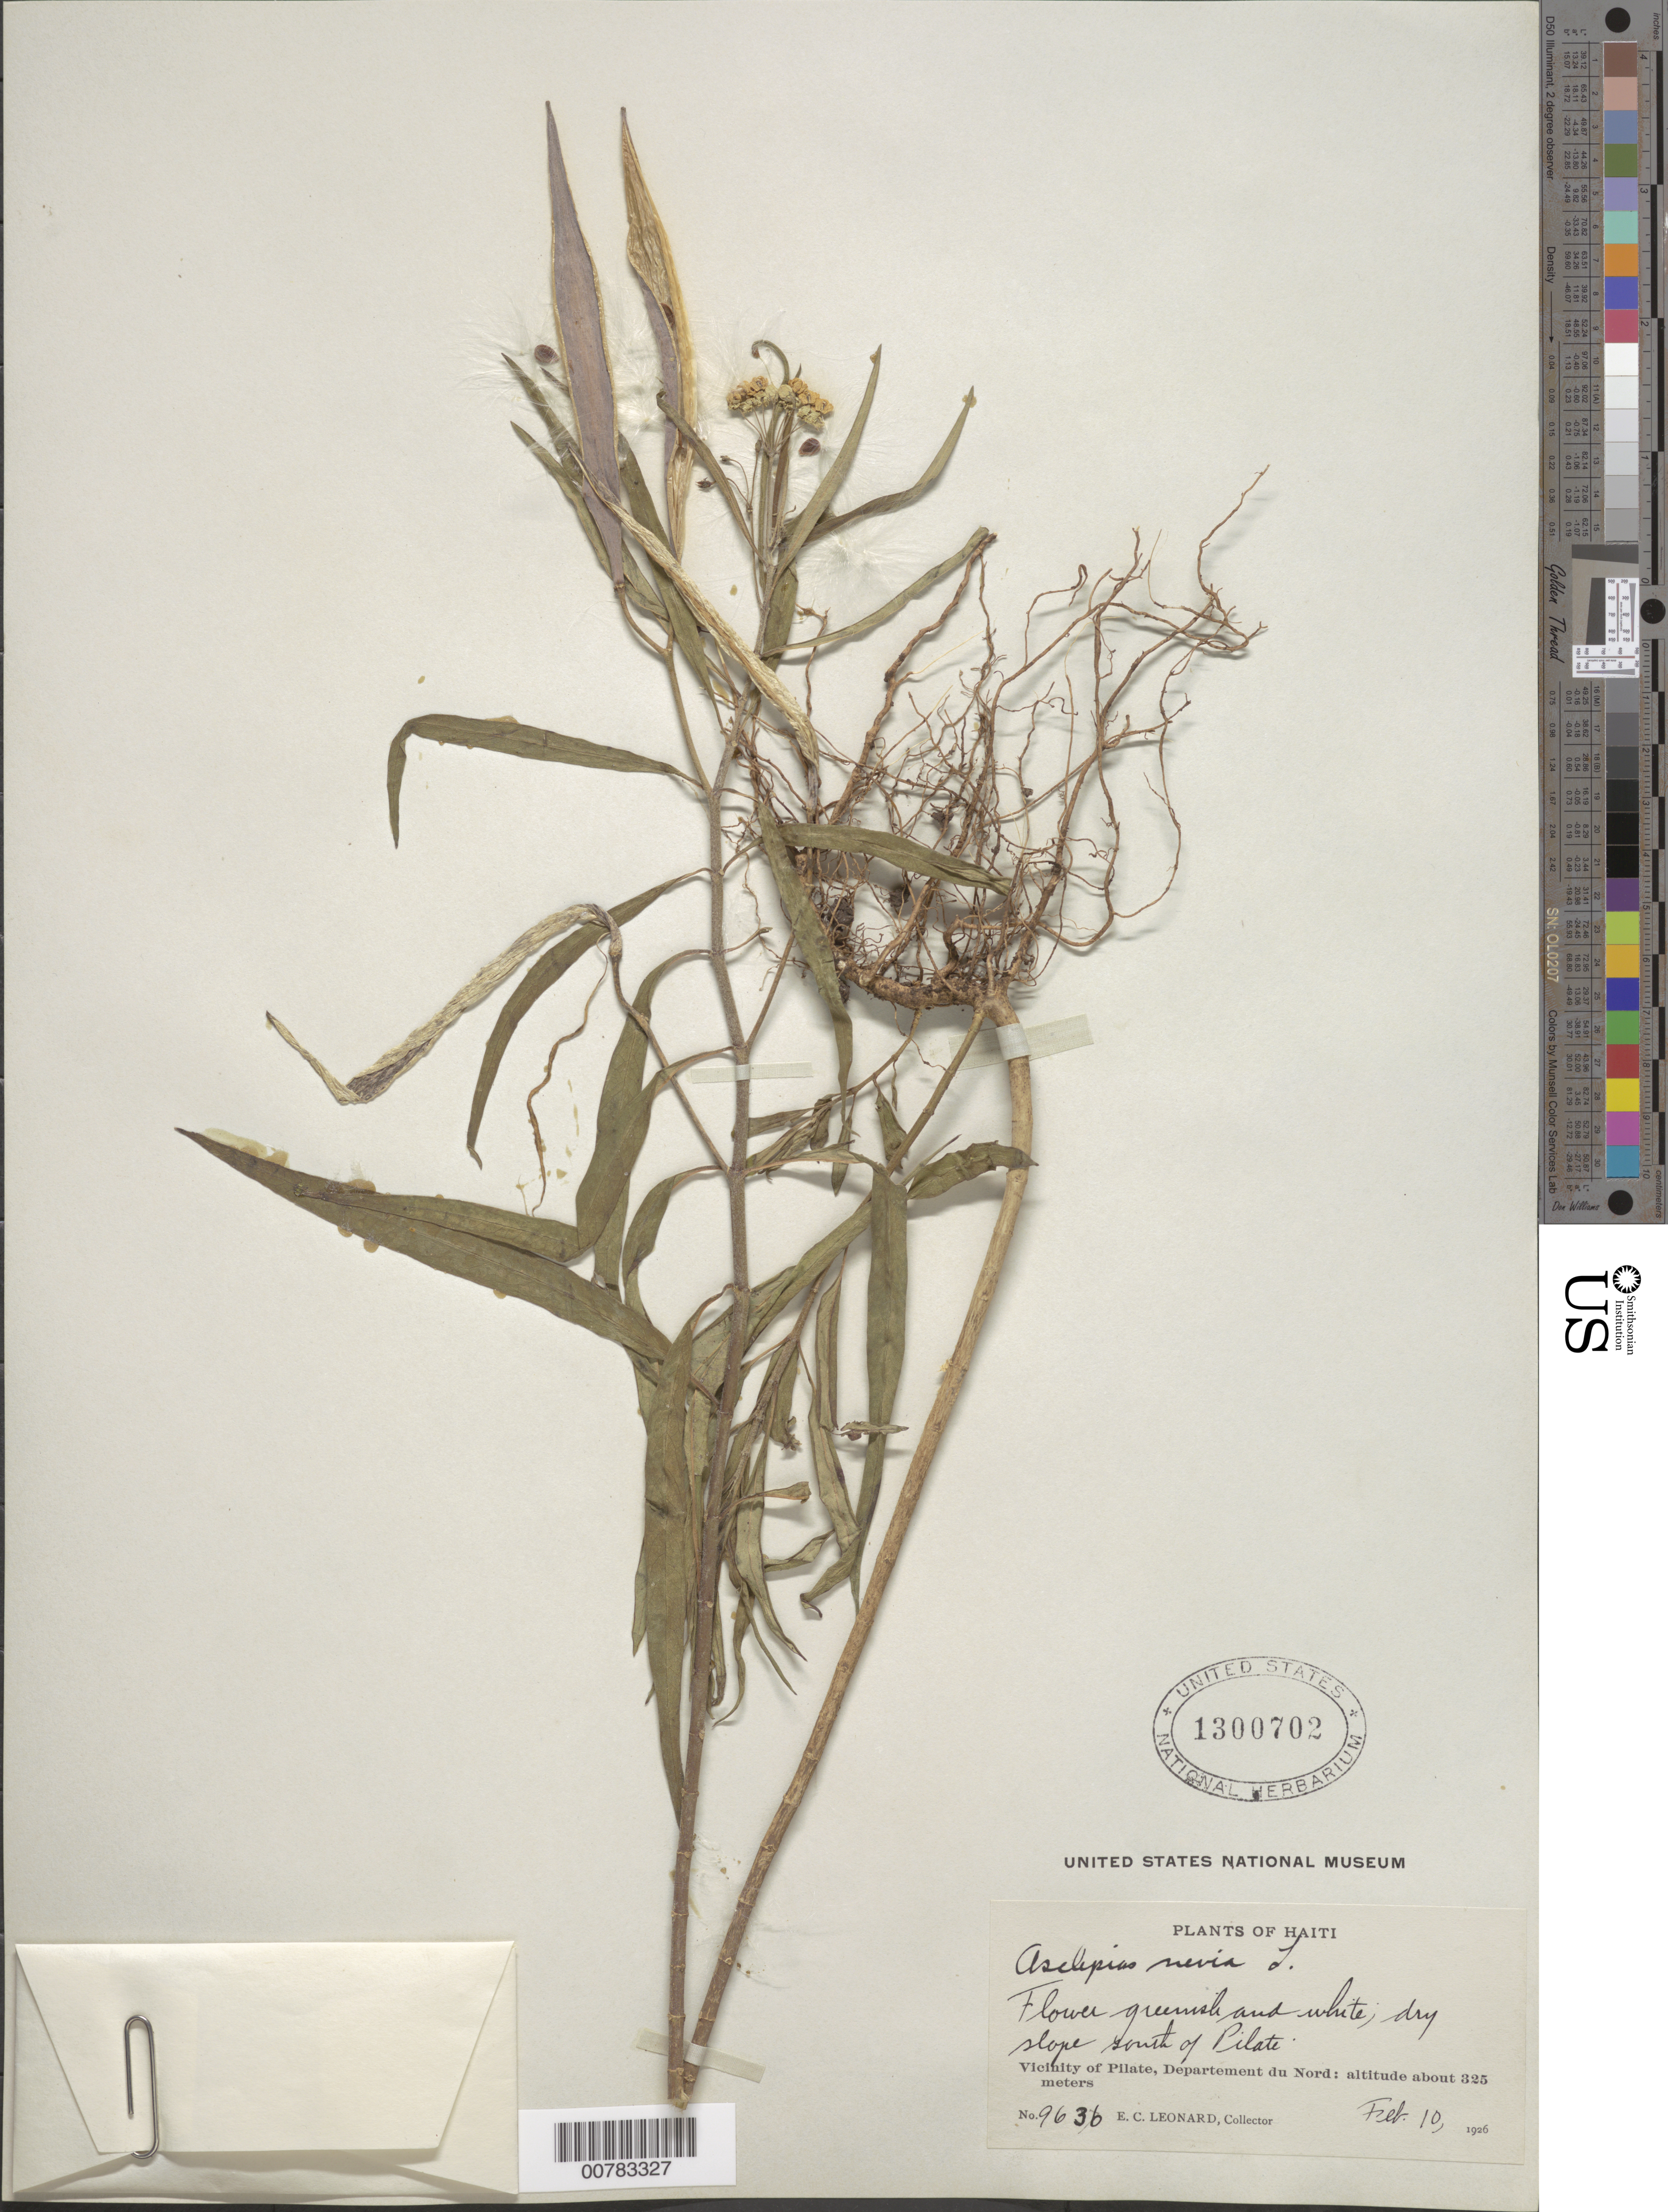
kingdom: Plantae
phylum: Tracheophyta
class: Magnoliopsida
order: Gentianales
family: Apocynaceae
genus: Asclepias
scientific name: Asclepias nivea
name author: L.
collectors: E. C. Leonard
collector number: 9636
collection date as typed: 10 Feb 1926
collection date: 1926-02-10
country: Haiti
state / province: Nord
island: Hispaniola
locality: Vicinity of Pilate, south of Pilate.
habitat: Dry slope.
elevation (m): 325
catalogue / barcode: US 1300702